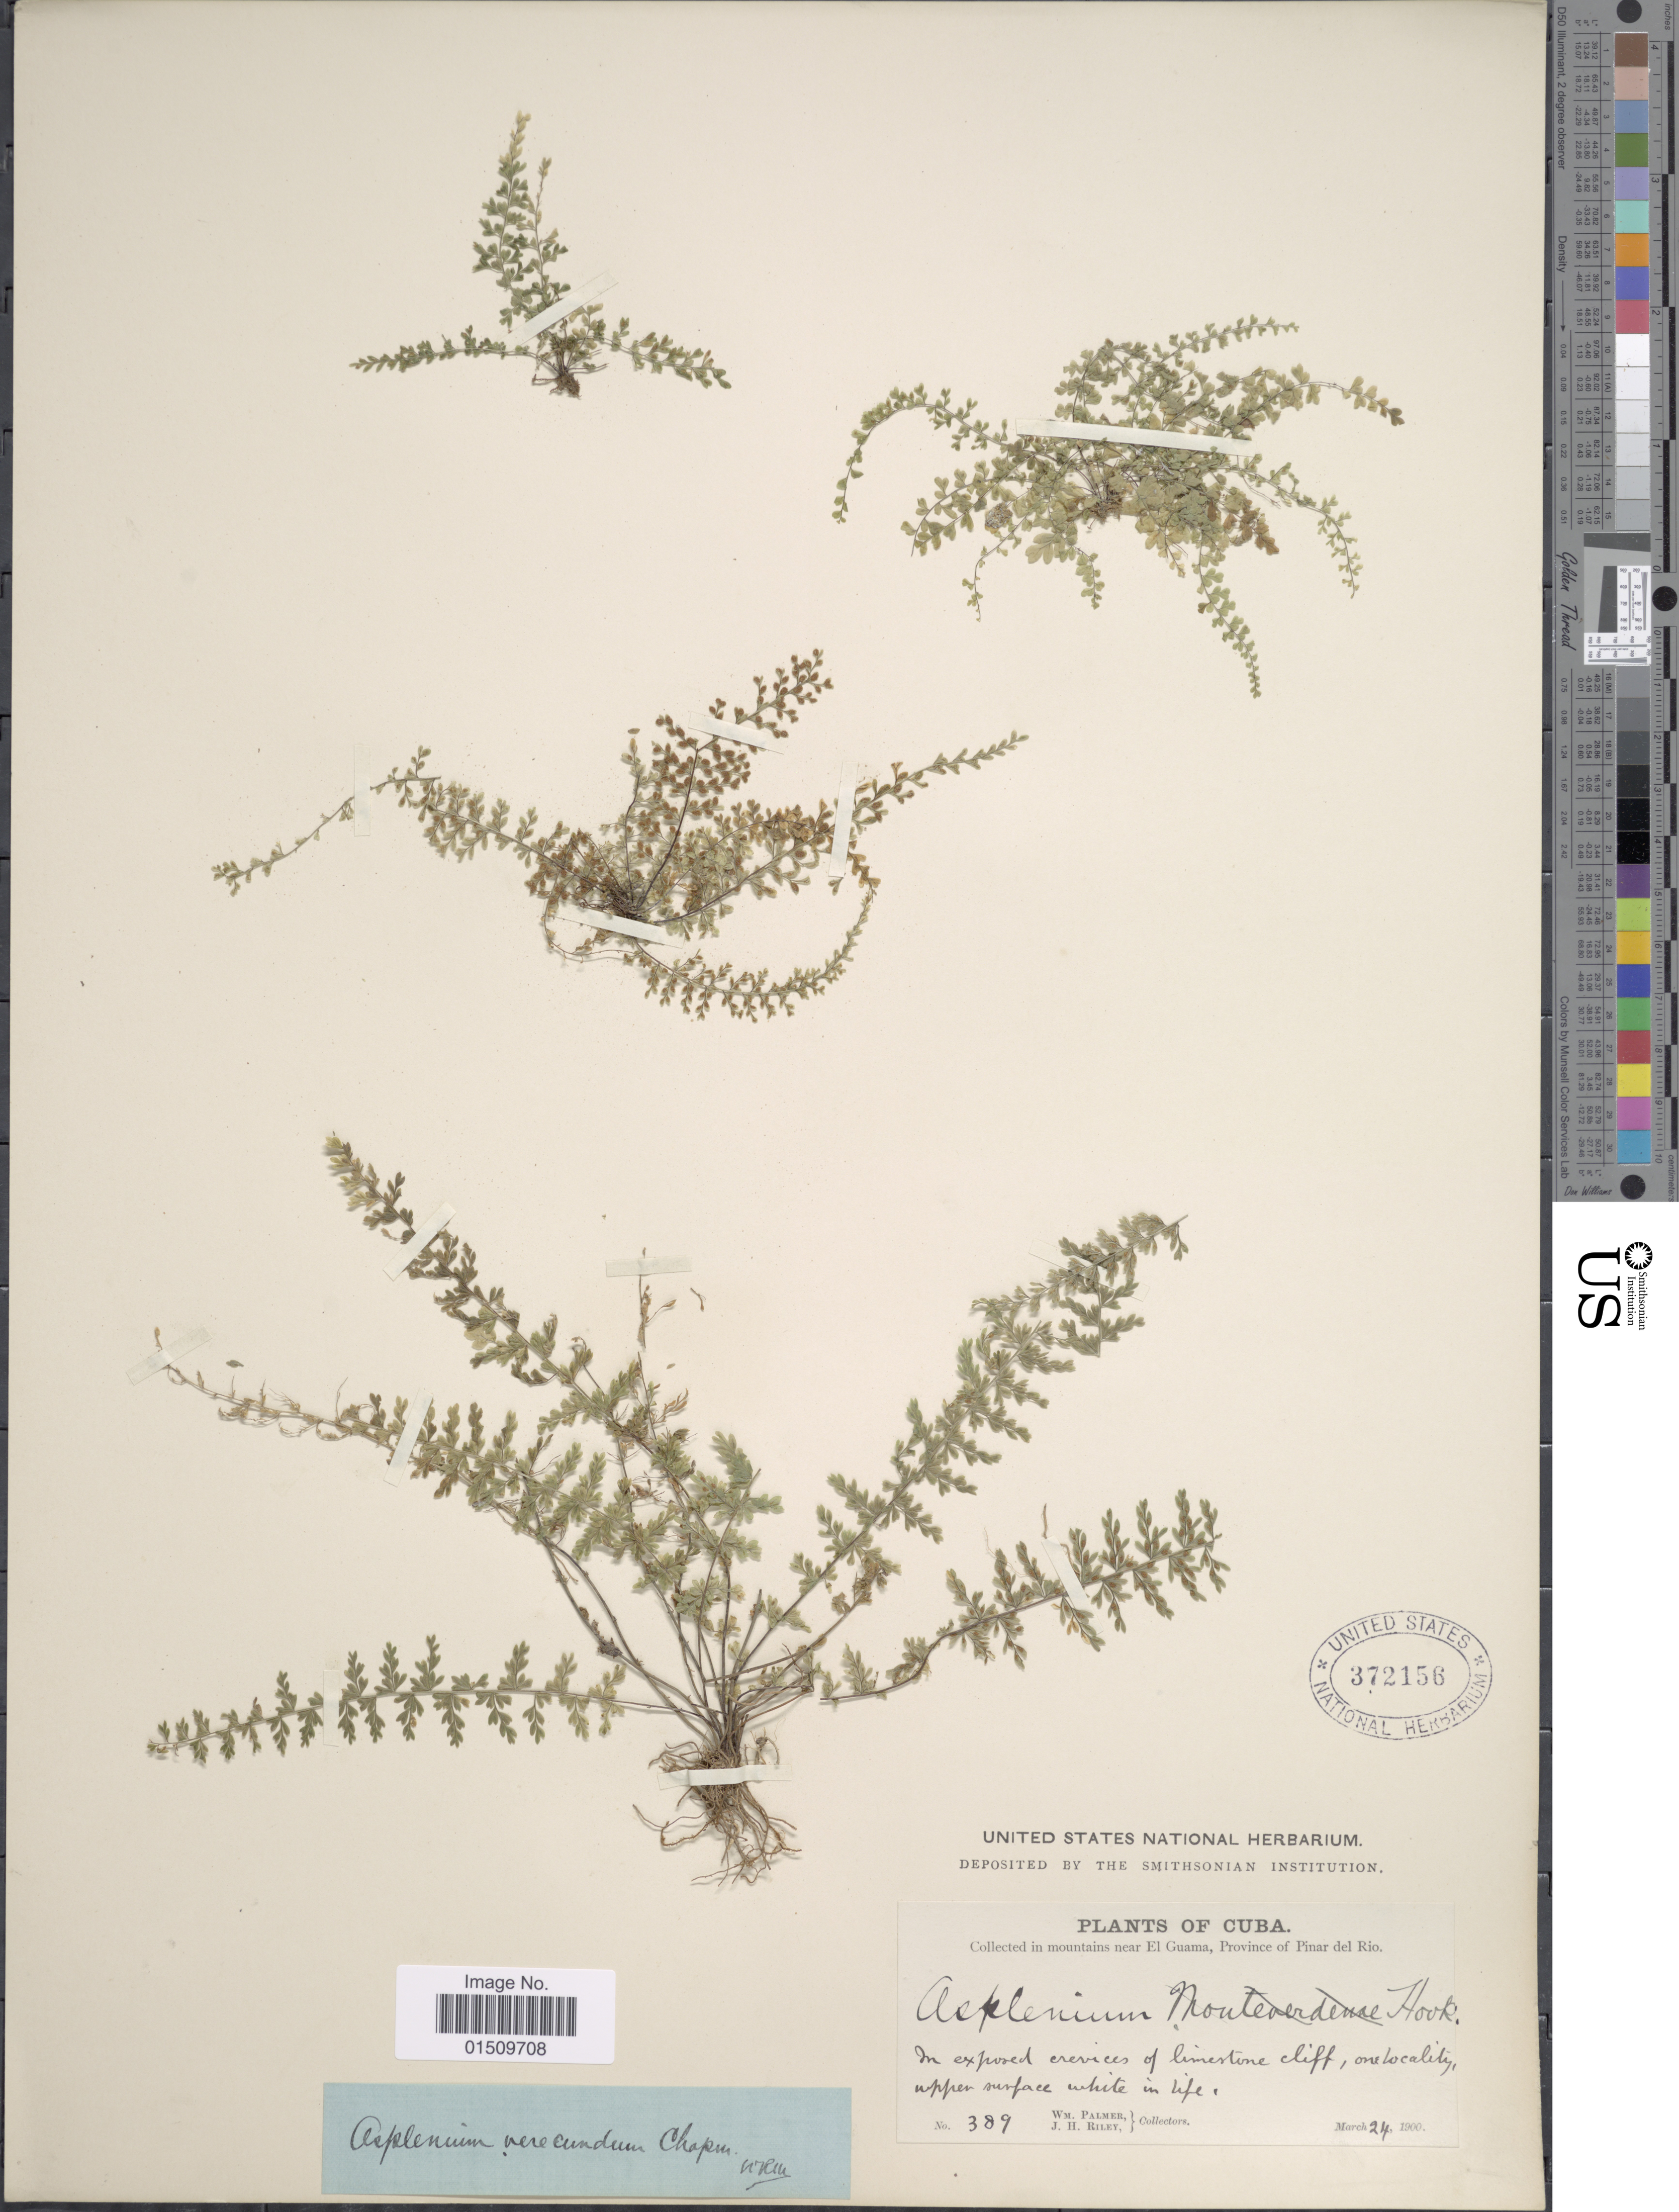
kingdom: Plantae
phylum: Tracheophyta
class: Polypodiopsida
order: Polypodiales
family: Aspleniaceae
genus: Asplenium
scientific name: Asplenium verecundum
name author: Chapm.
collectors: W. Palmer & J. H. Riley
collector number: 389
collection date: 1900-03-24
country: Cuba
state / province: Pinar del Río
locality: Cuba, in mountains near El Guama.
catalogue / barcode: US 372156